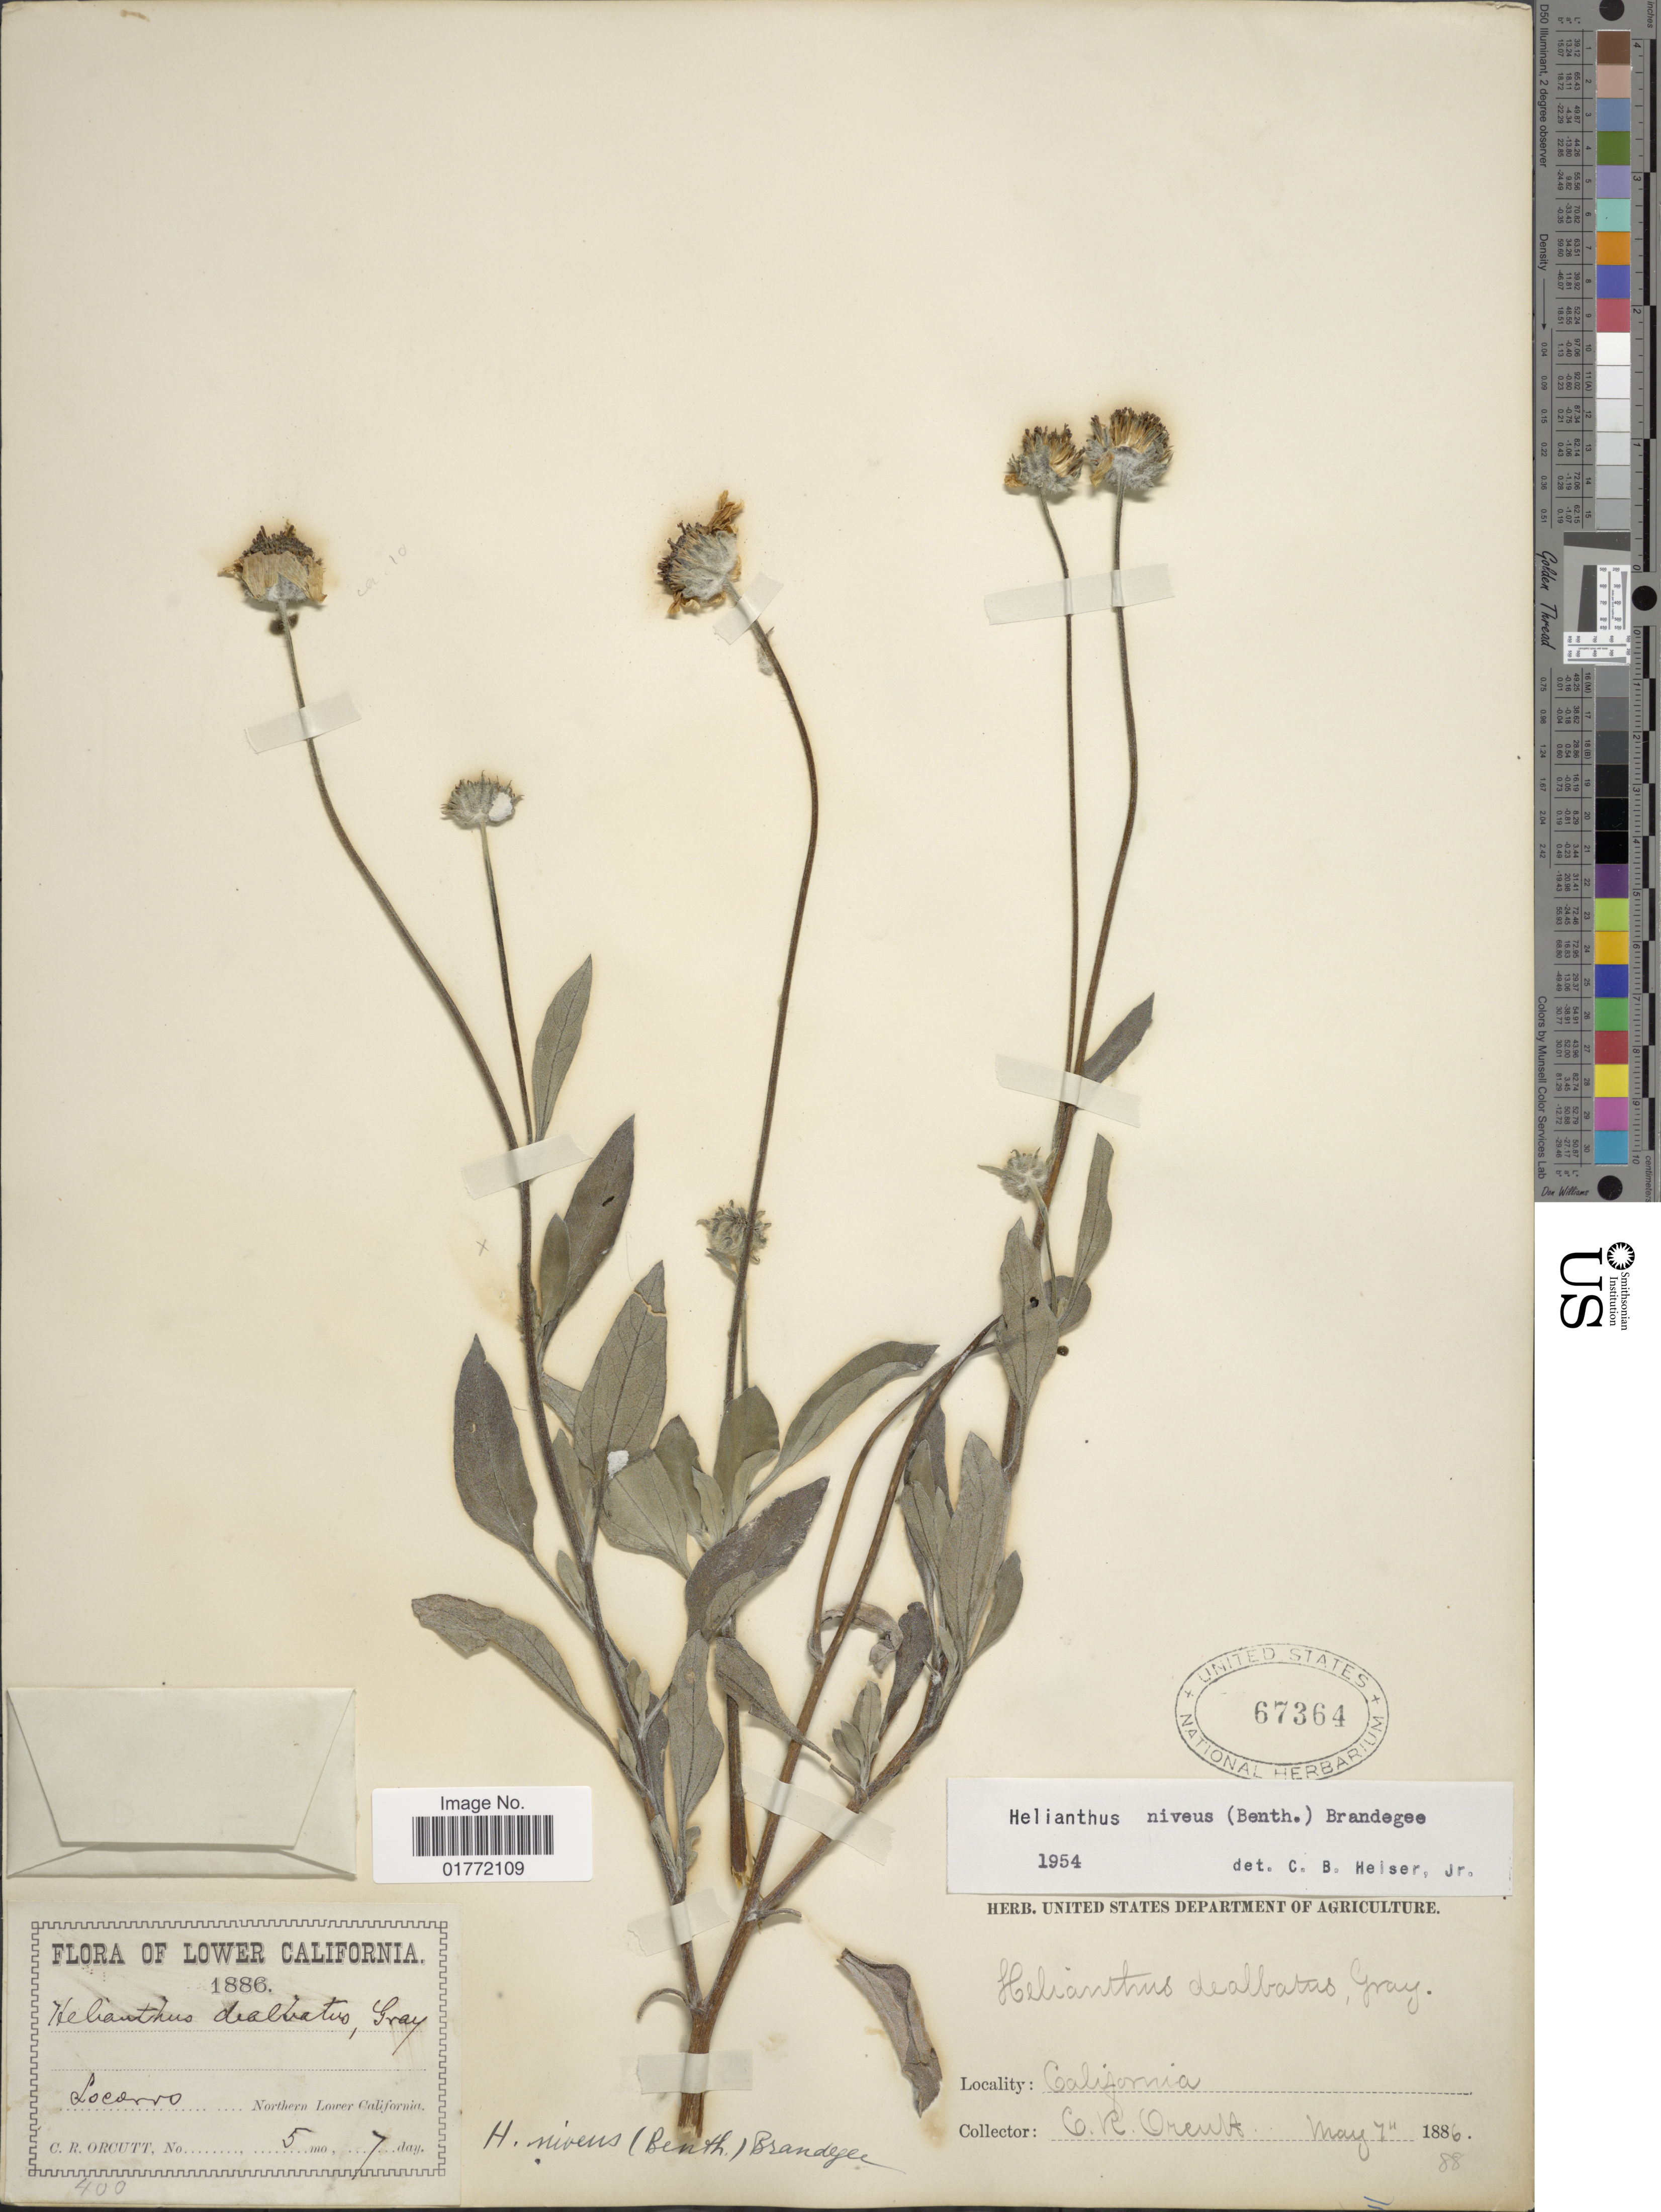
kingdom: Plantae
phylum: Tracheophyta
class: Magnoliopsida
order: Asterales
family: Asteraceae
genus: Helianthus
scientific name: Helianthus niveus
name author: (Benth.) Brandegee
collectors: C. R. Orcutt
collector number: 400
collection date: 1886-05-07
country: Mexico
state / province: Baja California Sur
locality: Lower California, Locorvo, Northern Lower California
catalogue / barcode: US 67364